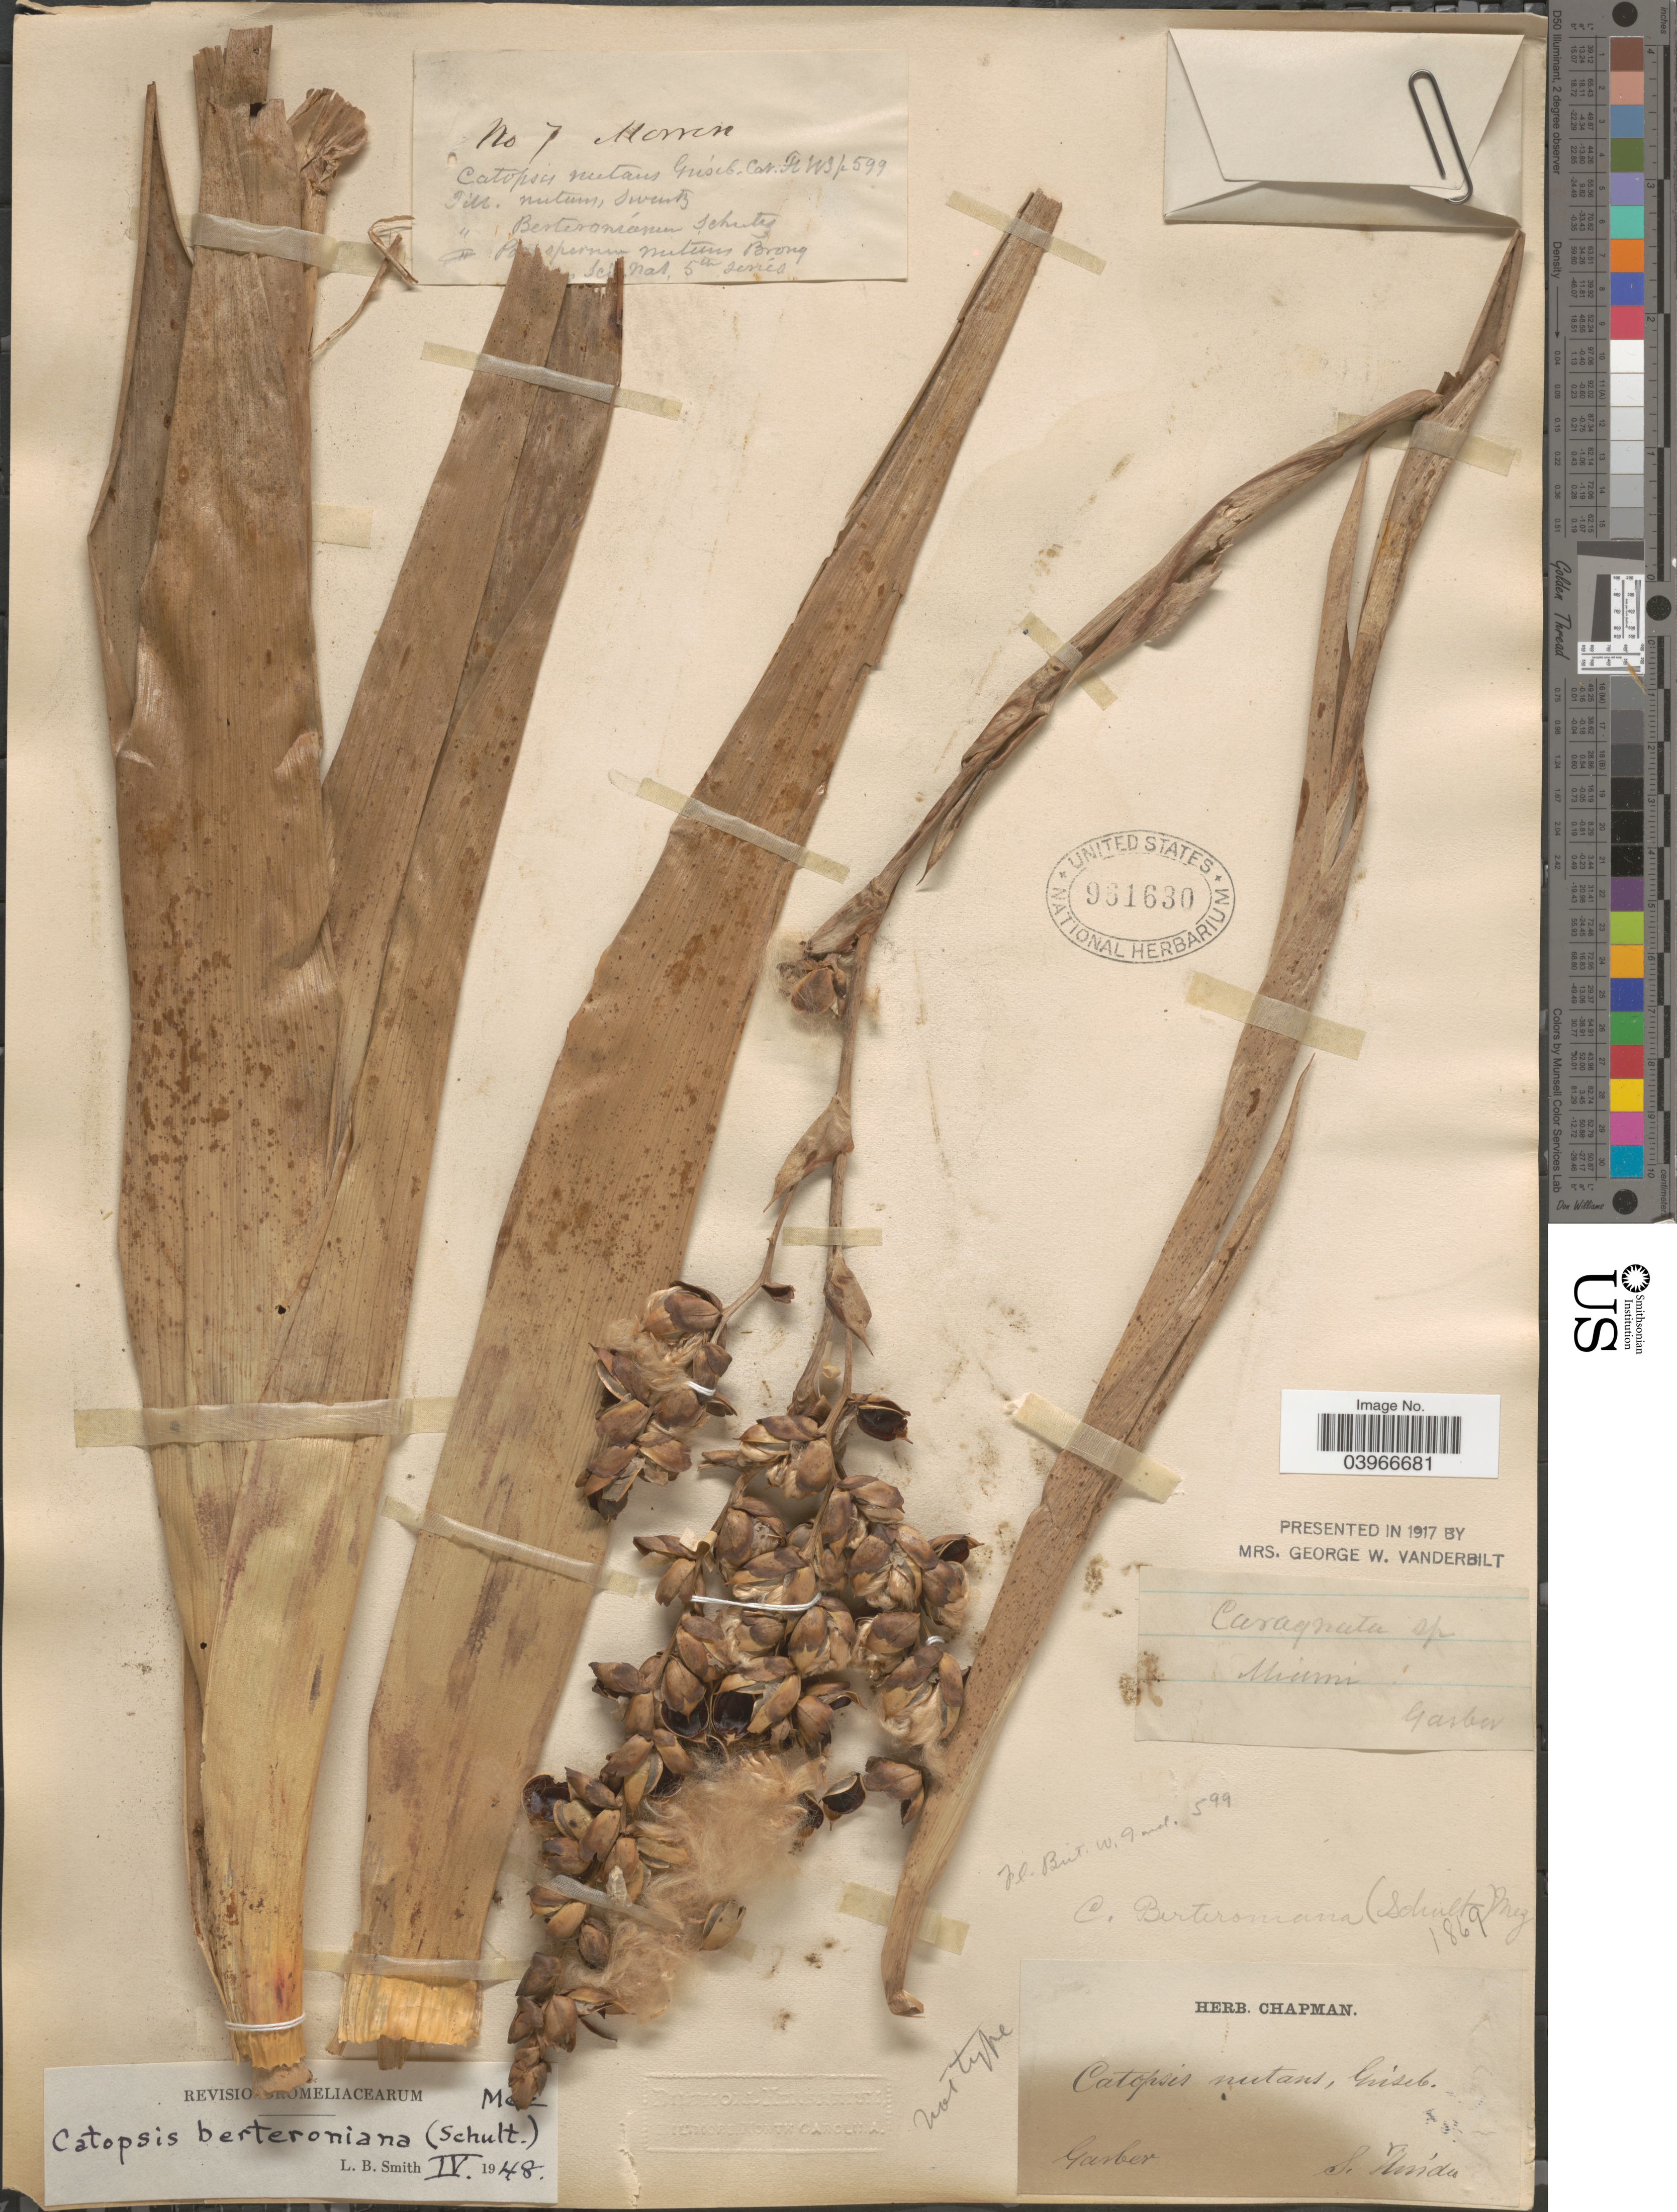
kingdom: Plantae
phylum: Tracheophyta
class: Liliopsida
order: Poales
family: Bromeliaceae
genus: Catopsis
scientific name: Catopsis berteroniana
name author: (Schult. & Schult. f.) Mez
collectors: -- Garber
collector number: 7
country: United States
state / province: Florida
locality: S. Florida.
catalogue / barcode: US 961630